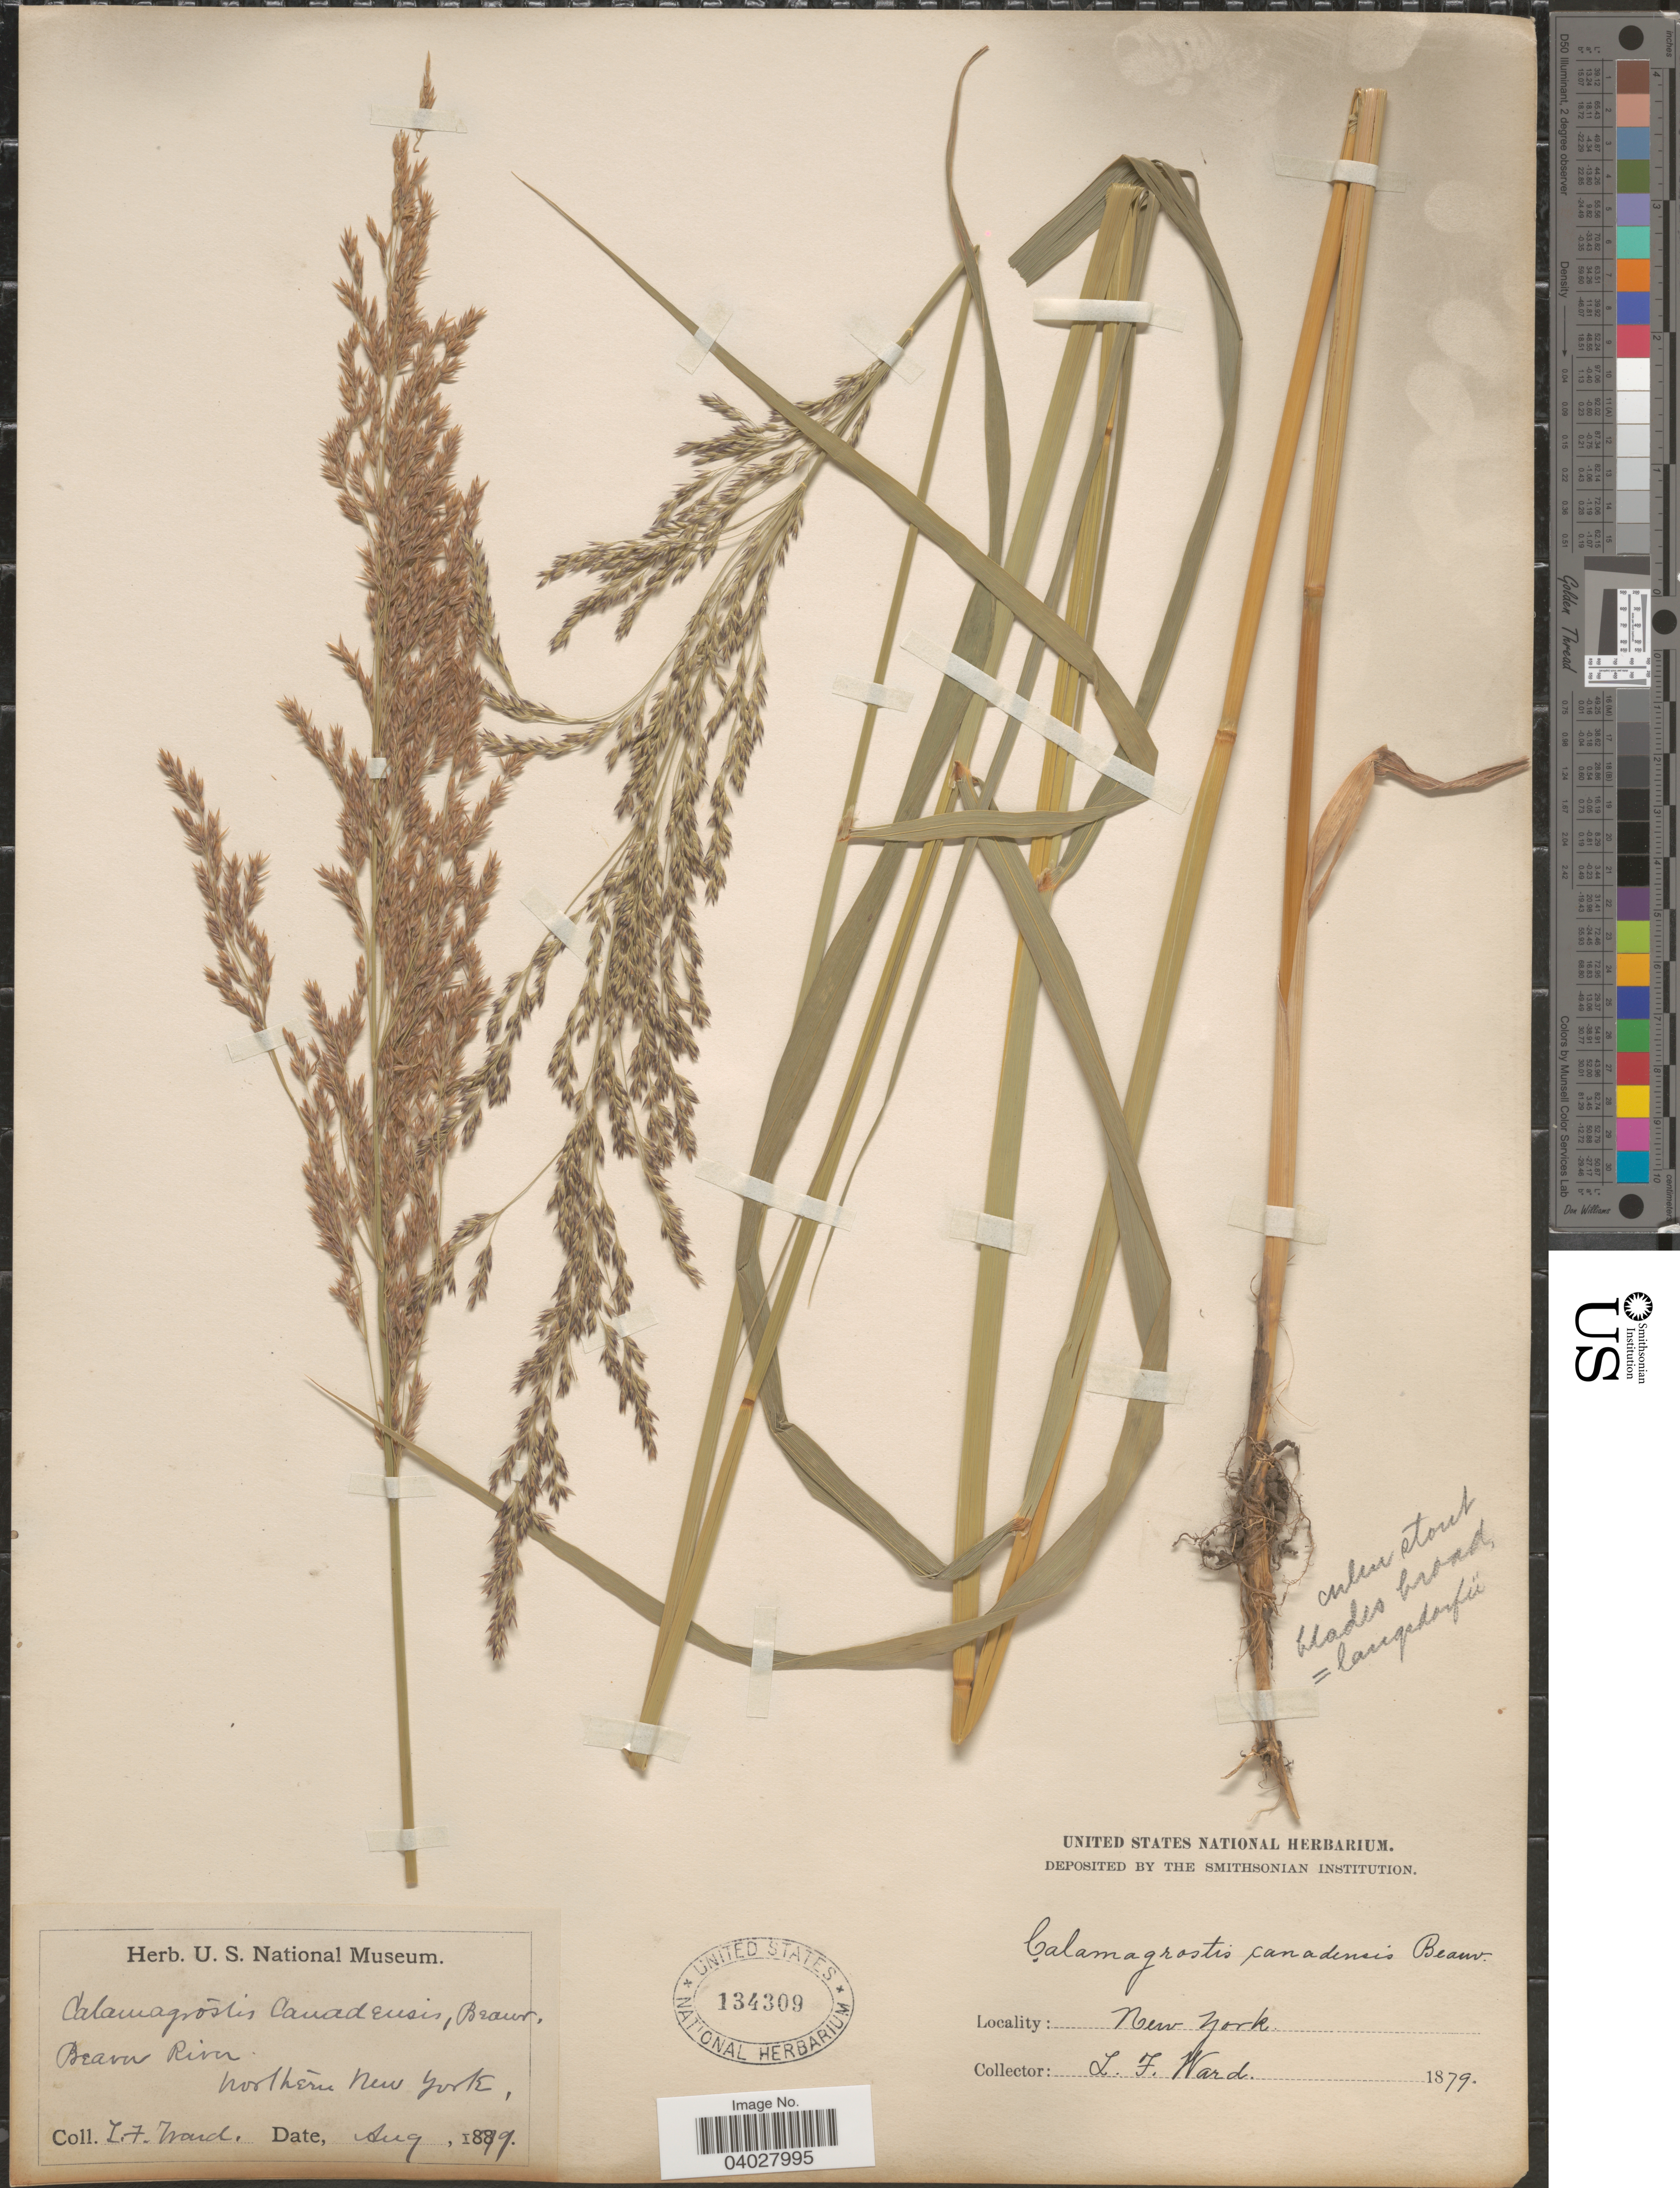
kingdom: Plantae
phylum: Tracheophyta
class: Liliopsida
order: Poales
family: Poaceae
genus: Calamagrostis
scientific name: Calamagrostis canadensis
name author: (Michx.) P. Beauv.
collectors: L. Ward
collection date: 1879-08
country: United States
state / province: New York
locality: Beaver River. Northern New York.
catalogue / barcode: US 134309